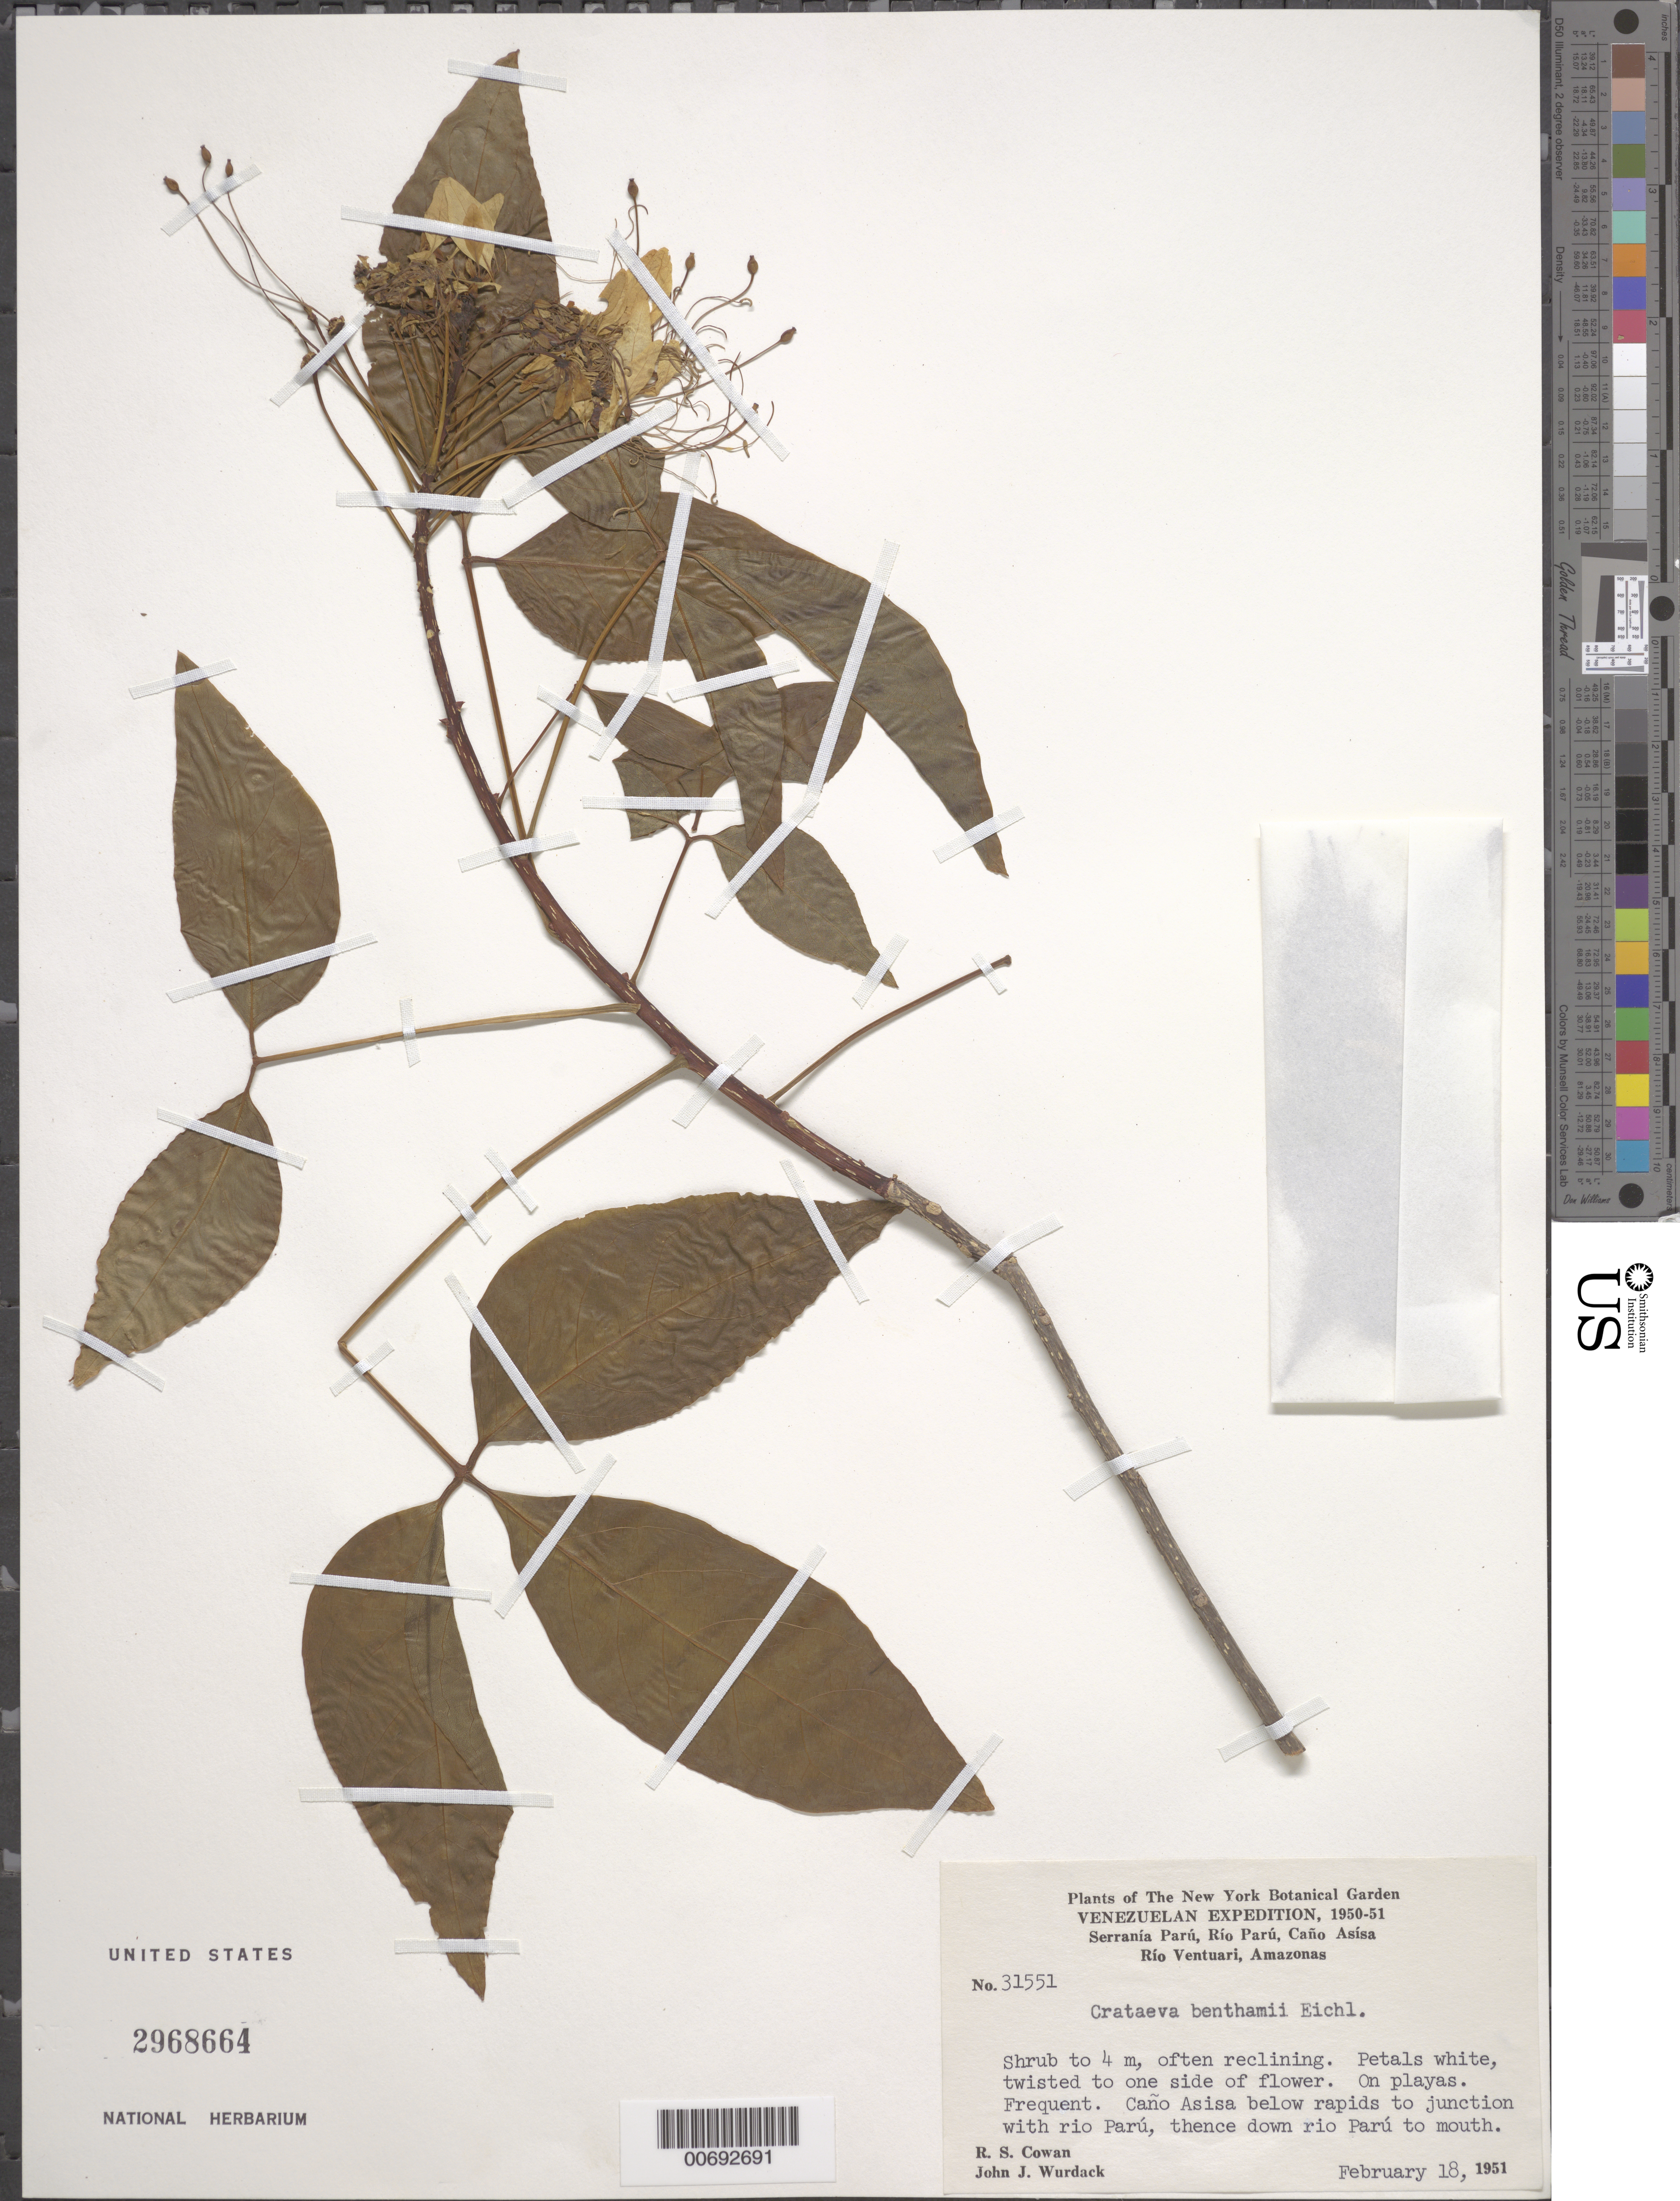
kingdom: Plantae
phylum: Tracheophyta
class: Magnoliopsida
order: Brassicales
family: Capparaceae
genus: Crateva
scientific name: Crateva benthamii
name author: Eichler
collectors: R. S. Cowan & J. J. Wurdack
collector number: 31551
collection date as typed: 18-Feb-51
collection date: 1951-02-18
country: Venezuela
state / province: Amazonas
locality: Río Parú, Caño Asisa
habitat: Playas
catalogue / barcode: US 2968664